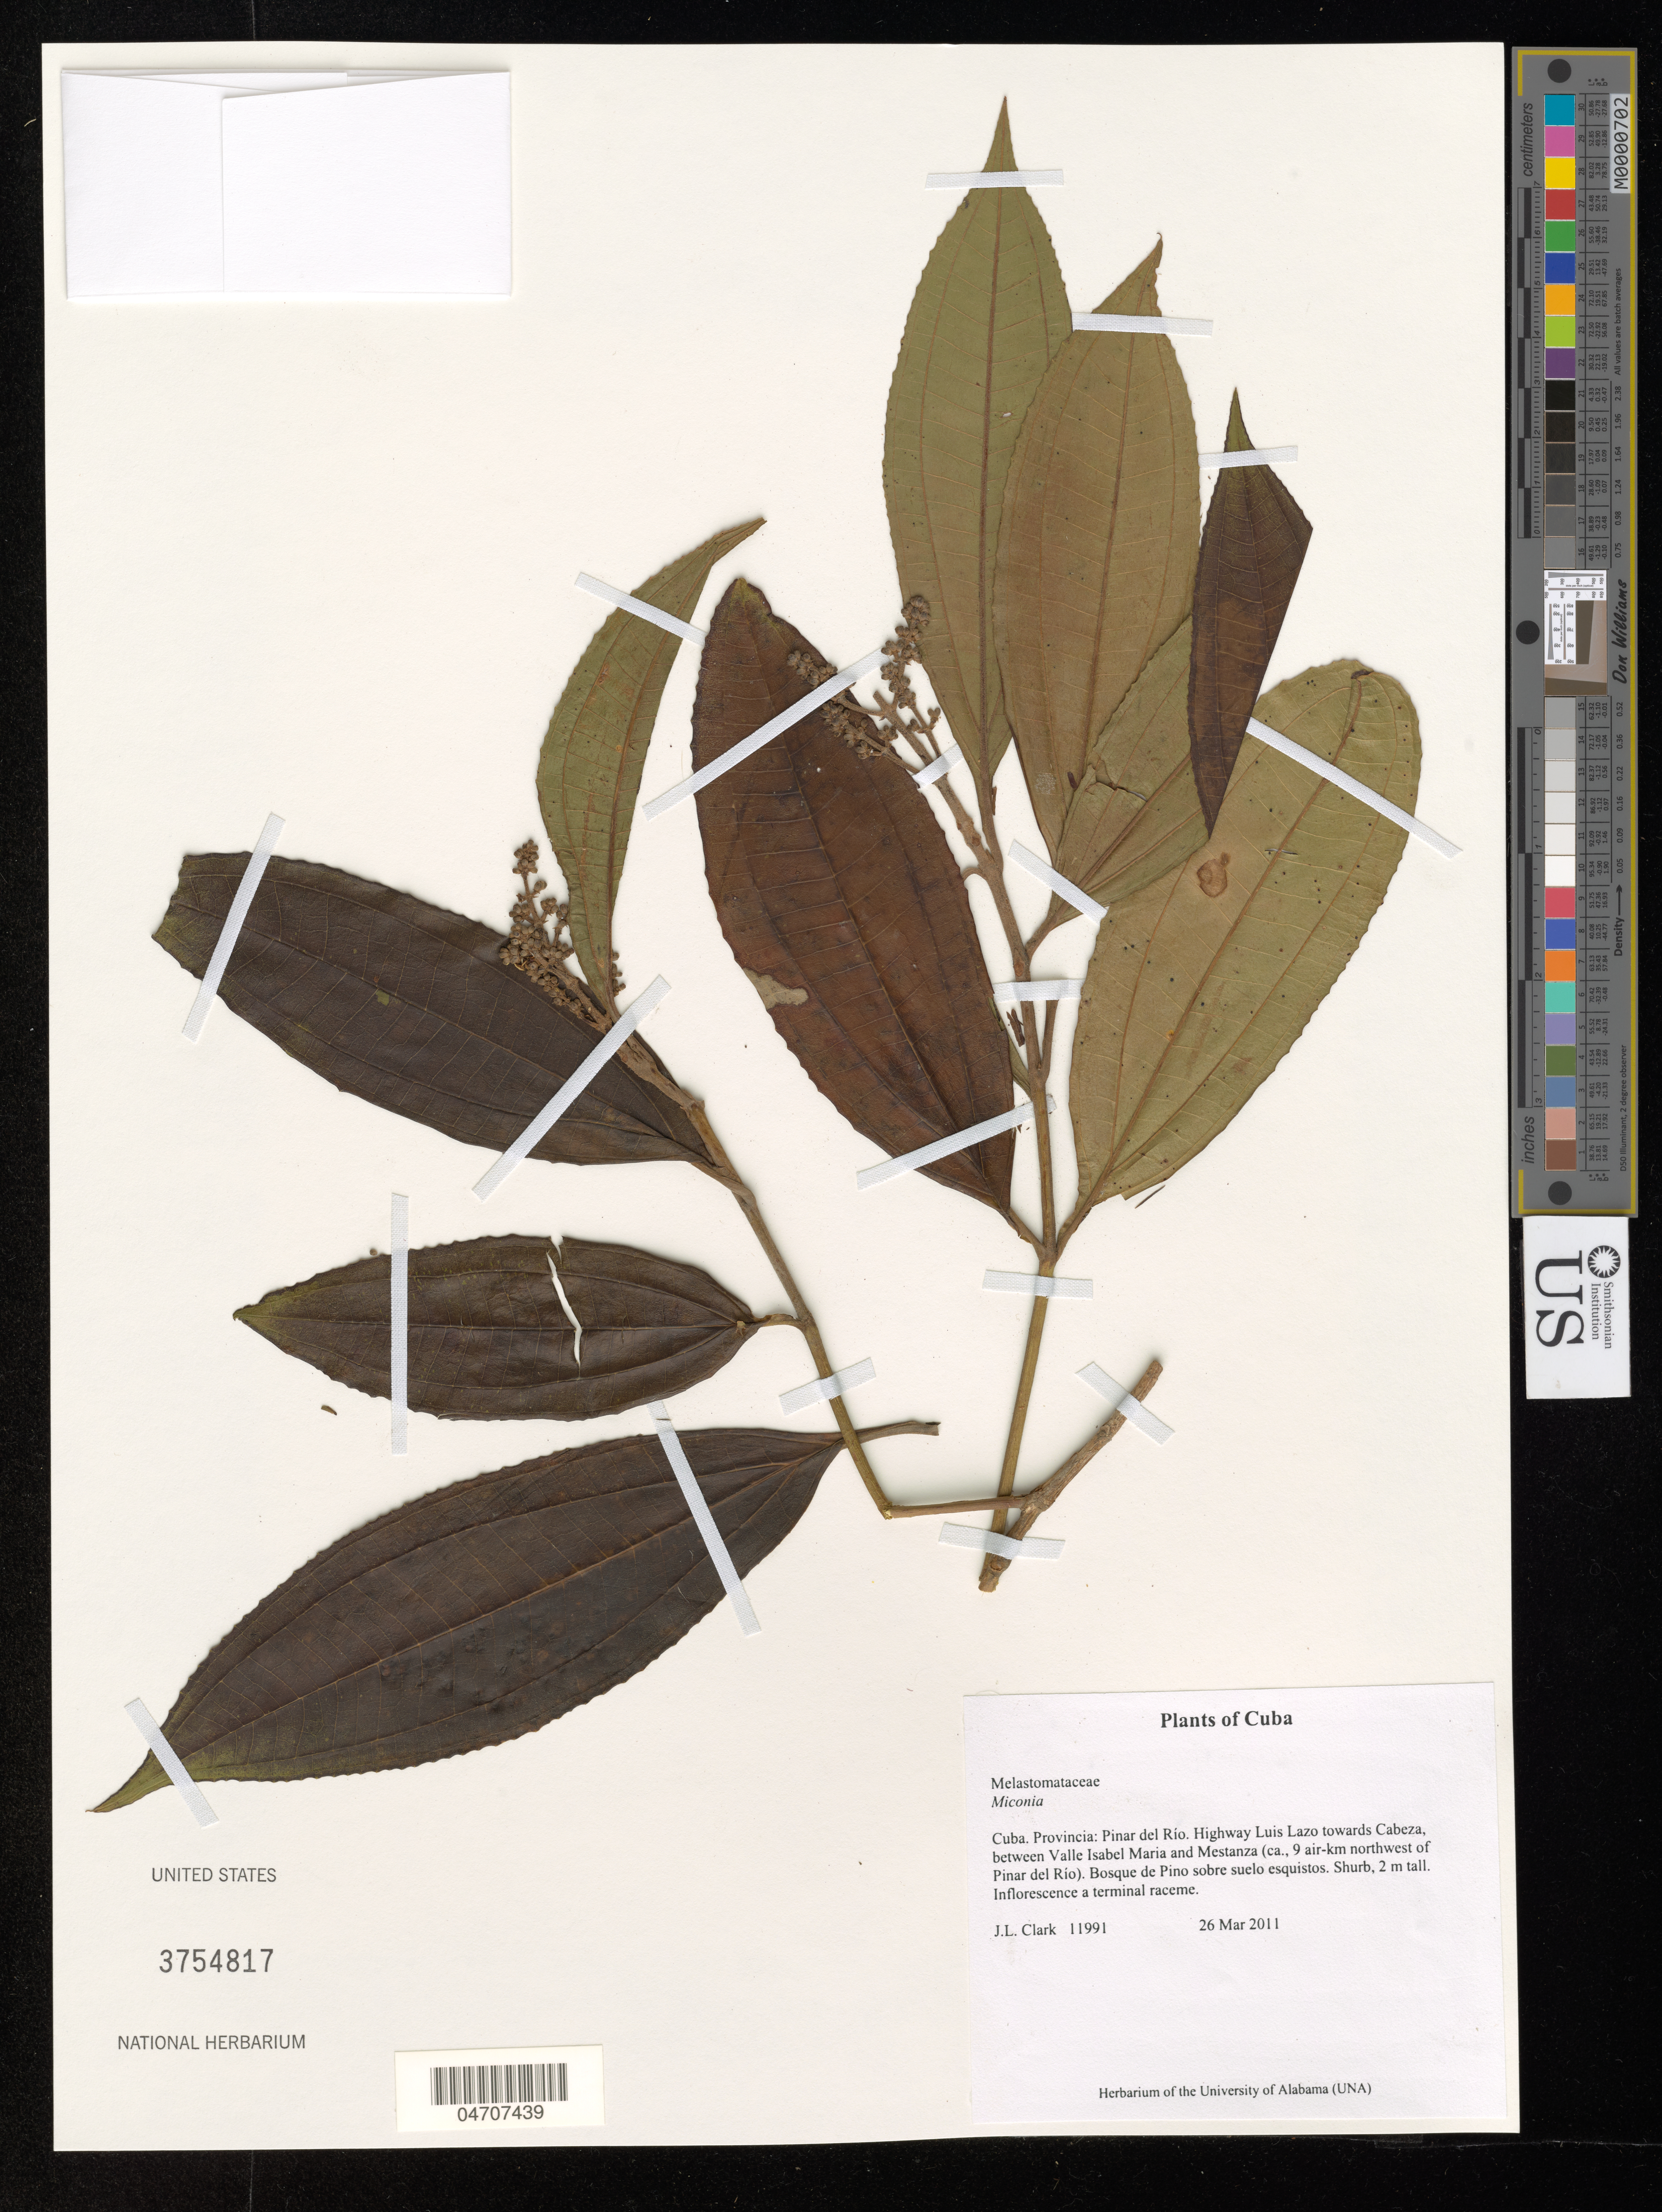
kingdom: Plantae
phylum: Tracheophyta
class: Magnoliopsida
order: Myrtales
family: Melastomataceae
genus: Miconia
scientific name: Miconia sp.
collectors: J. L. Clark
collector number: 11991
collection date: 2011-03-26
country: Cuba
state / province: Pinar del Río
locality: Highway Luis Lazo towards Cabeza, between Valle Isabel Maria and Mestanza (ca., 9 air-km northwest of Pinar del Río).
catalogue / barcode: US 3754817